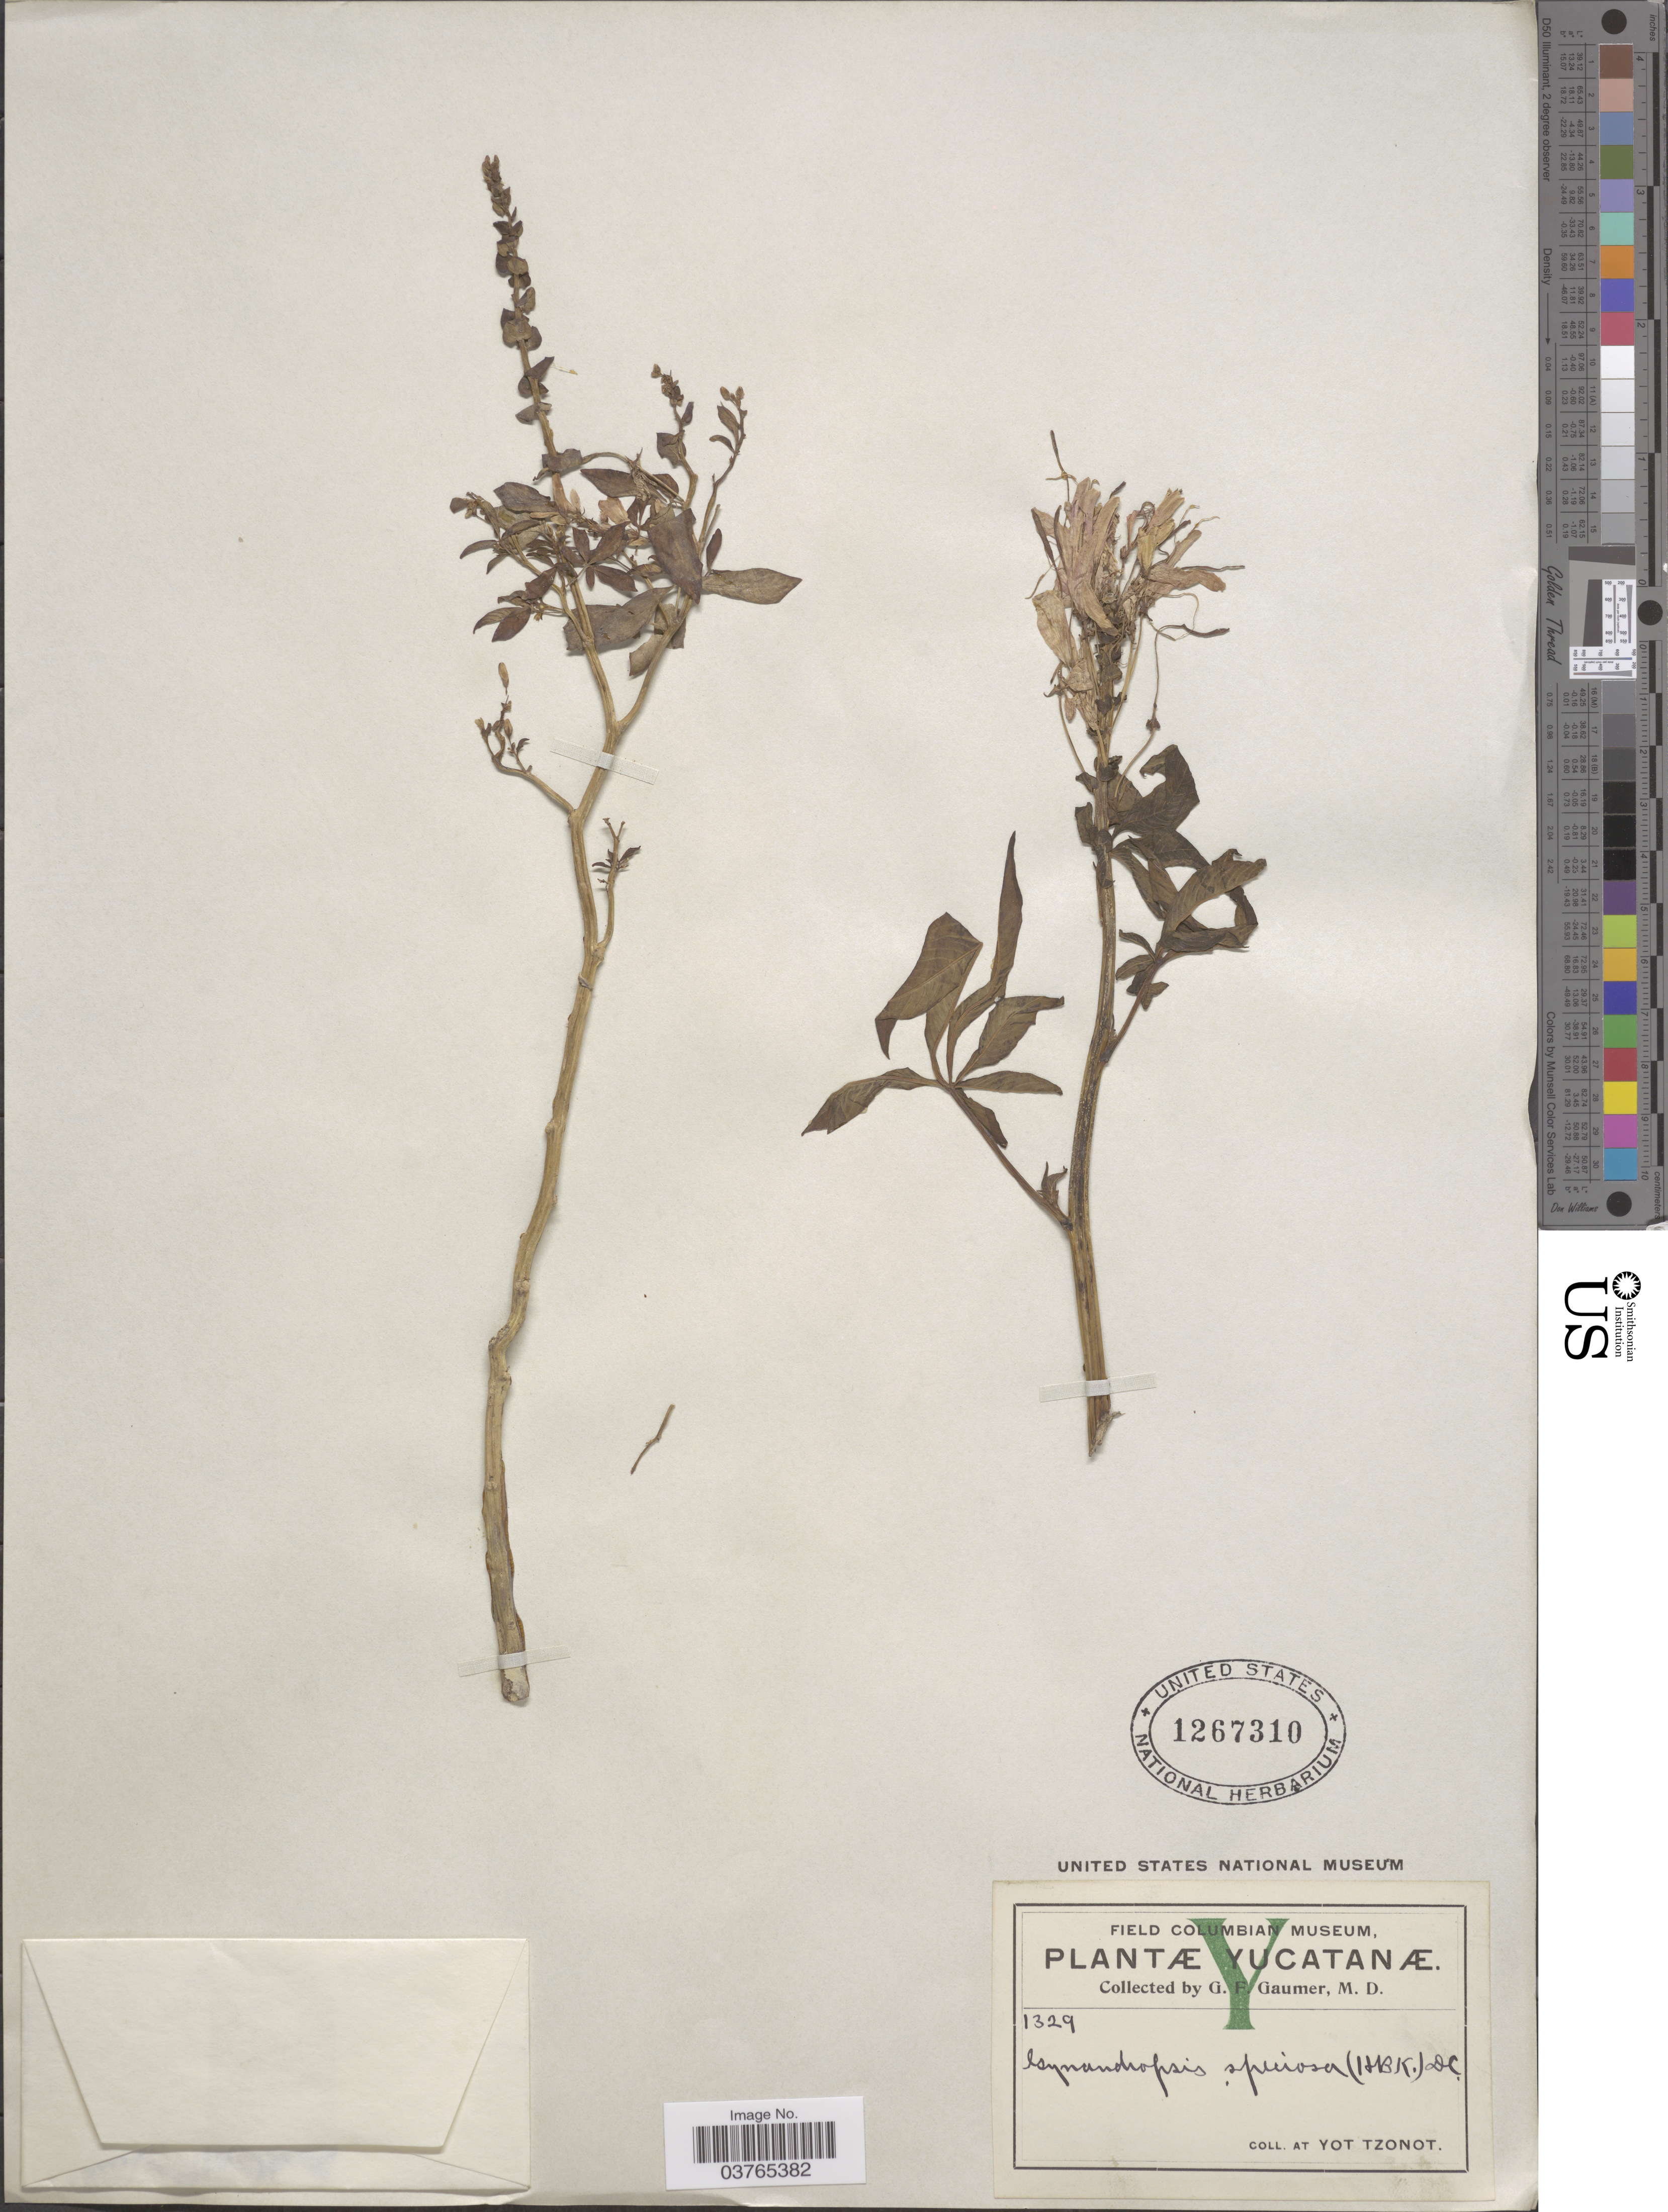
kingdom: Plantae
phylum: Tracheophyta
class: Magnoliopsida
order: Brassicales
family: Cleomaceae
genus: Cleoserrata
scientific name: Cleoserrata speciosa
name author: (Raf.) Iltis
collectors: G. F. Gaumer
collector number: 1329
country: Mexico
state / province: Yucatán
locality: Yucatanæ. Yot Tzonot.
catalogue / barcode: US 1267310